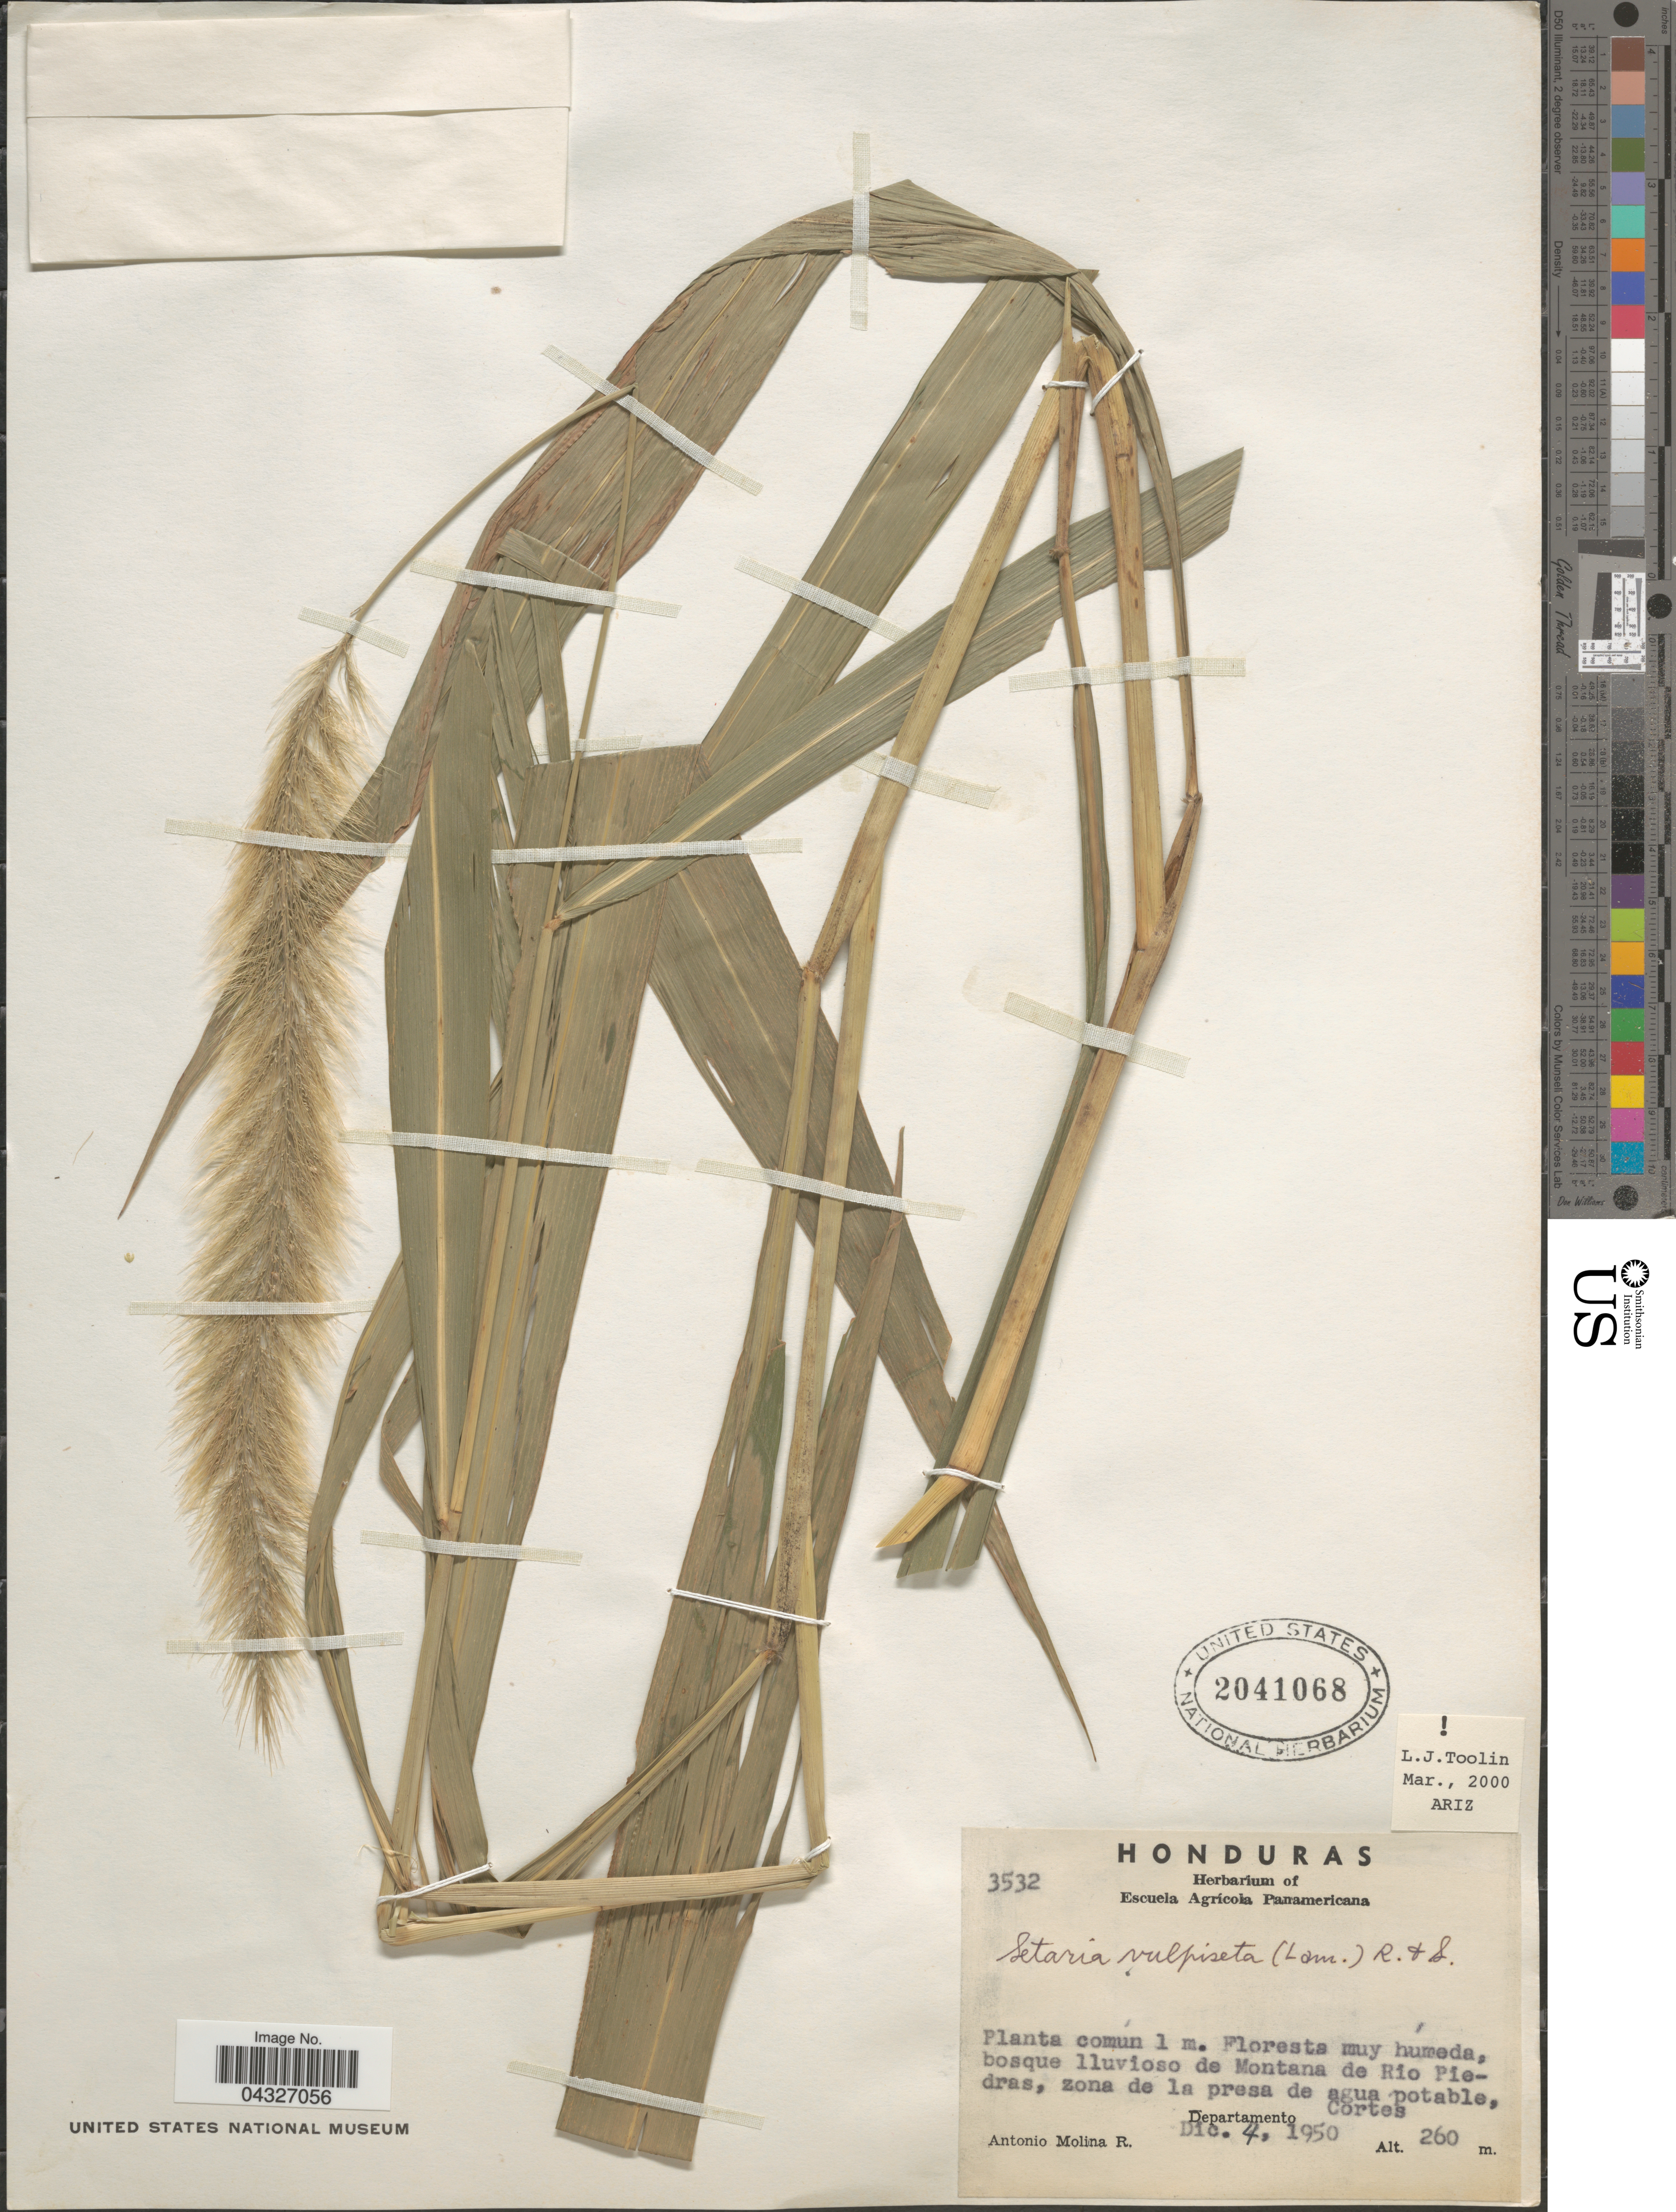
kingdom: Plantae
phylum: Tracheophyta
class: Liliopsida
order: Poales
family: Poaceae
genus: Setaria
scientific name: Setaria vulpiseta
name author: (Lam.) Roem. & Schult.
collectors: A. Molina R.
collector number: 3532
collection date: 1950-12-04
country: Honduras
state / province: Cortes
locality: Floresta muy húmeda, bosque lluvioso de Montana de Rio Piedras, zona de la presa de agua potable, Departamento Cortes.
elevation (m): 260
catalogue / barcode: US 2041068